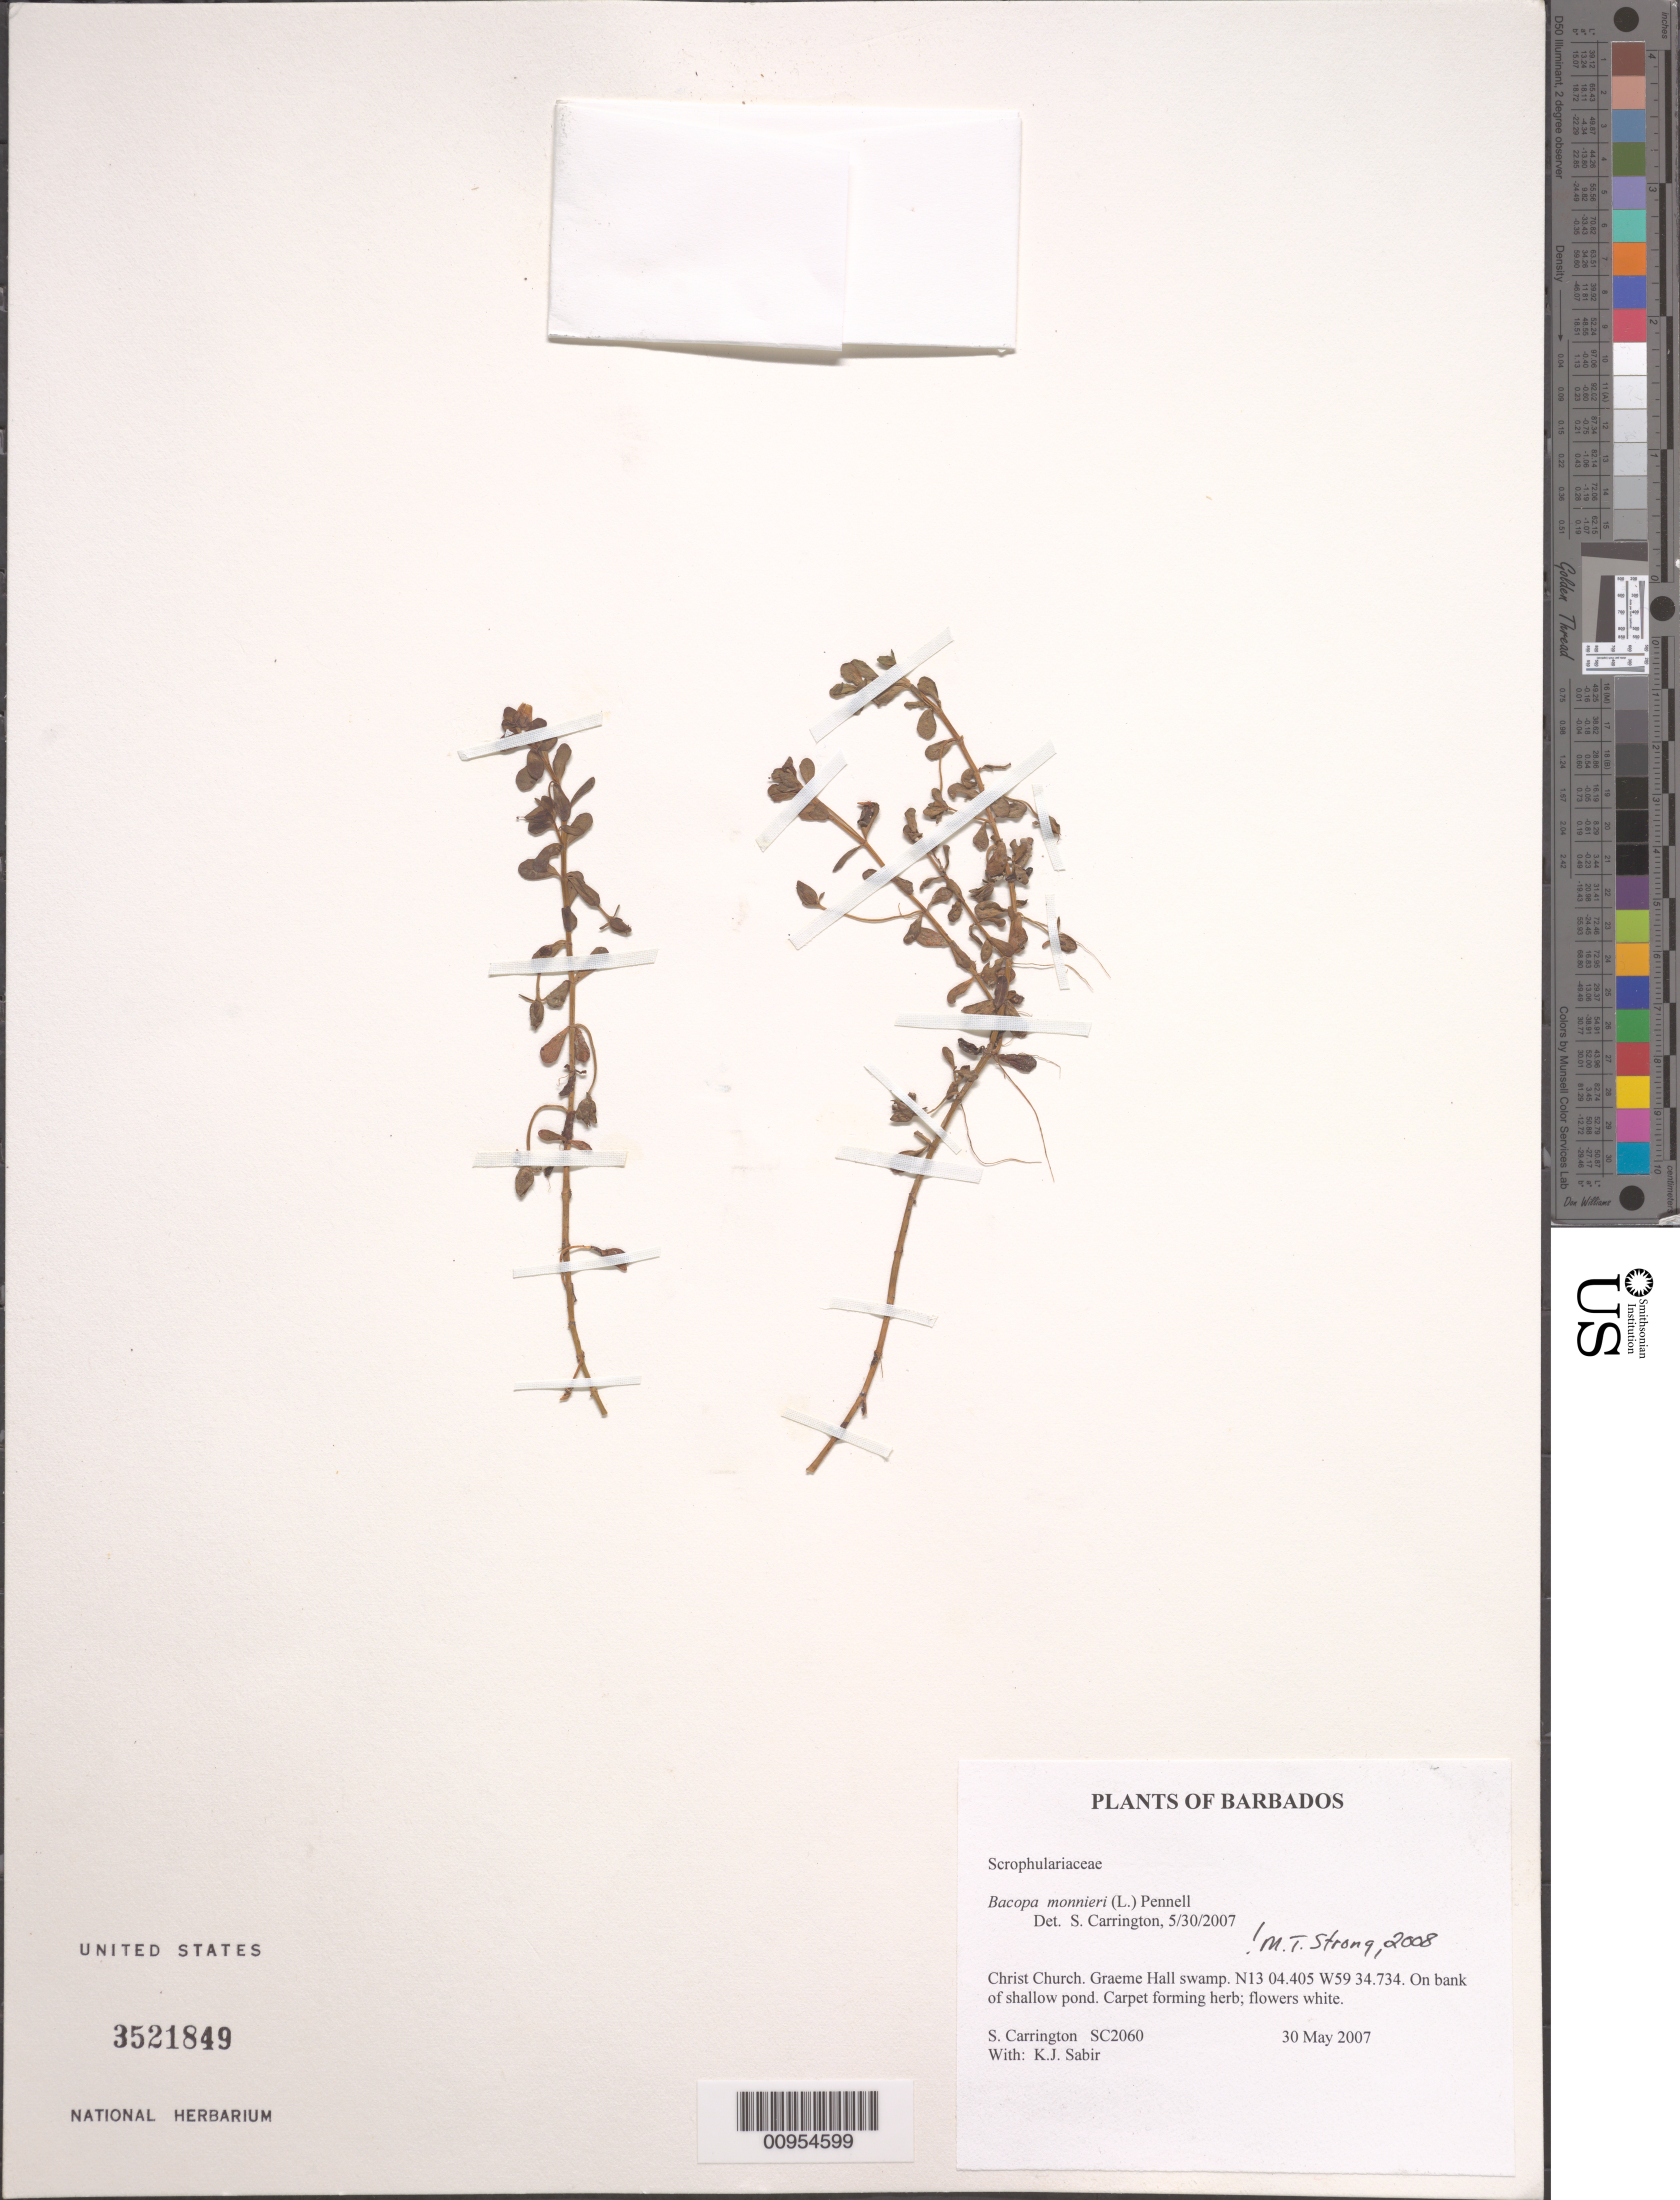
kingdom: Plantae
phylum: Tracheophyta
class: Magnoliopsida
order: Lamiales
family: Plantaginaceae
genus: Bacopa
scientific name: Bacopa monnieri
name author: (L.) Wettst.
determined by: Strong, M. T., (US), Smithsonian Institution - National Museum of Natural History (UNITED STATES)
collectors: C. M. S. Carrington & K. Sabir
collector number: SC 2060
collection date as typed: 30 May 2007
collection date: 2007-05-30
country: Barbados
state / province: Christ Church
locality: Graeme Hall swamp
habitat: On bank of shallow pond.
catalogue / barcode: US 3521849